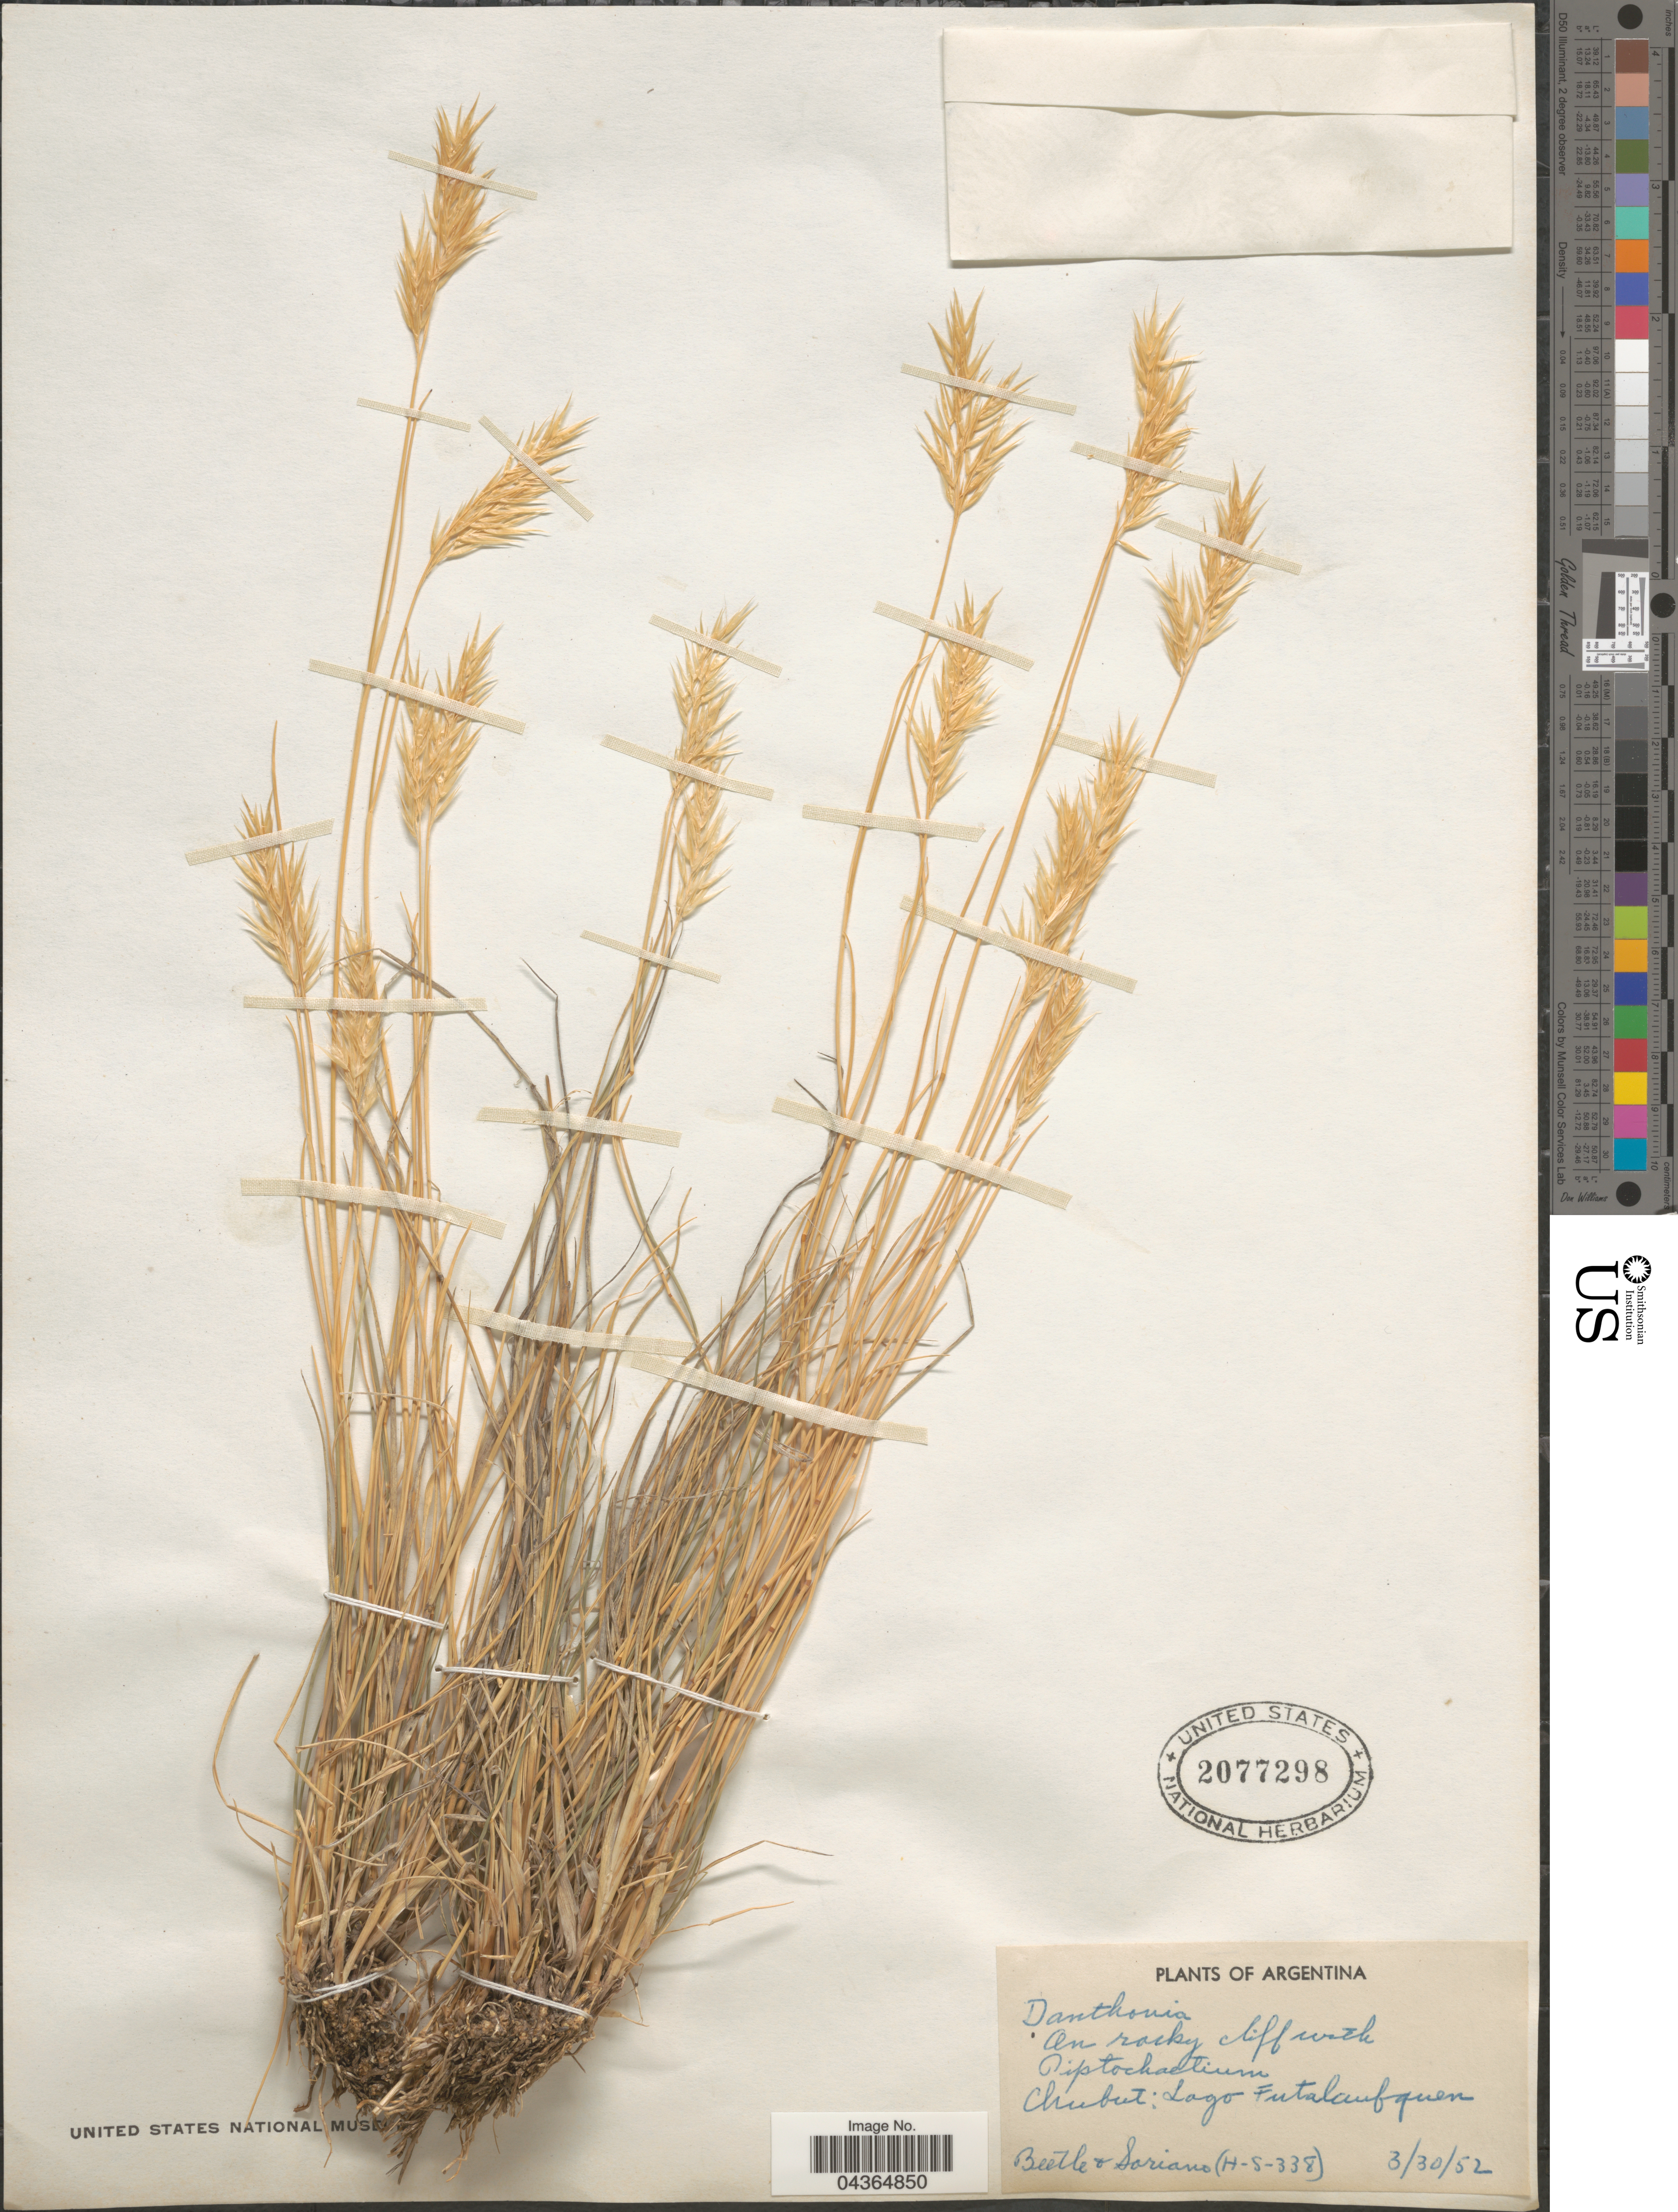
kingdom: Plantae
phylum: Tracheophyta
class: Liliopsida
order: Poales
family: Poaceae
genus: Danthonia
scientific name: Danthonia sp.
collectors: Beetle & -. Soriano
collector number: H-S-338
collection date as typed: Transcribed d/m/y: 30/3/52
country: Argentina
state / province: Chubut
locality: Lago Futalaufquen.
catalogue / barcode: US 2077298